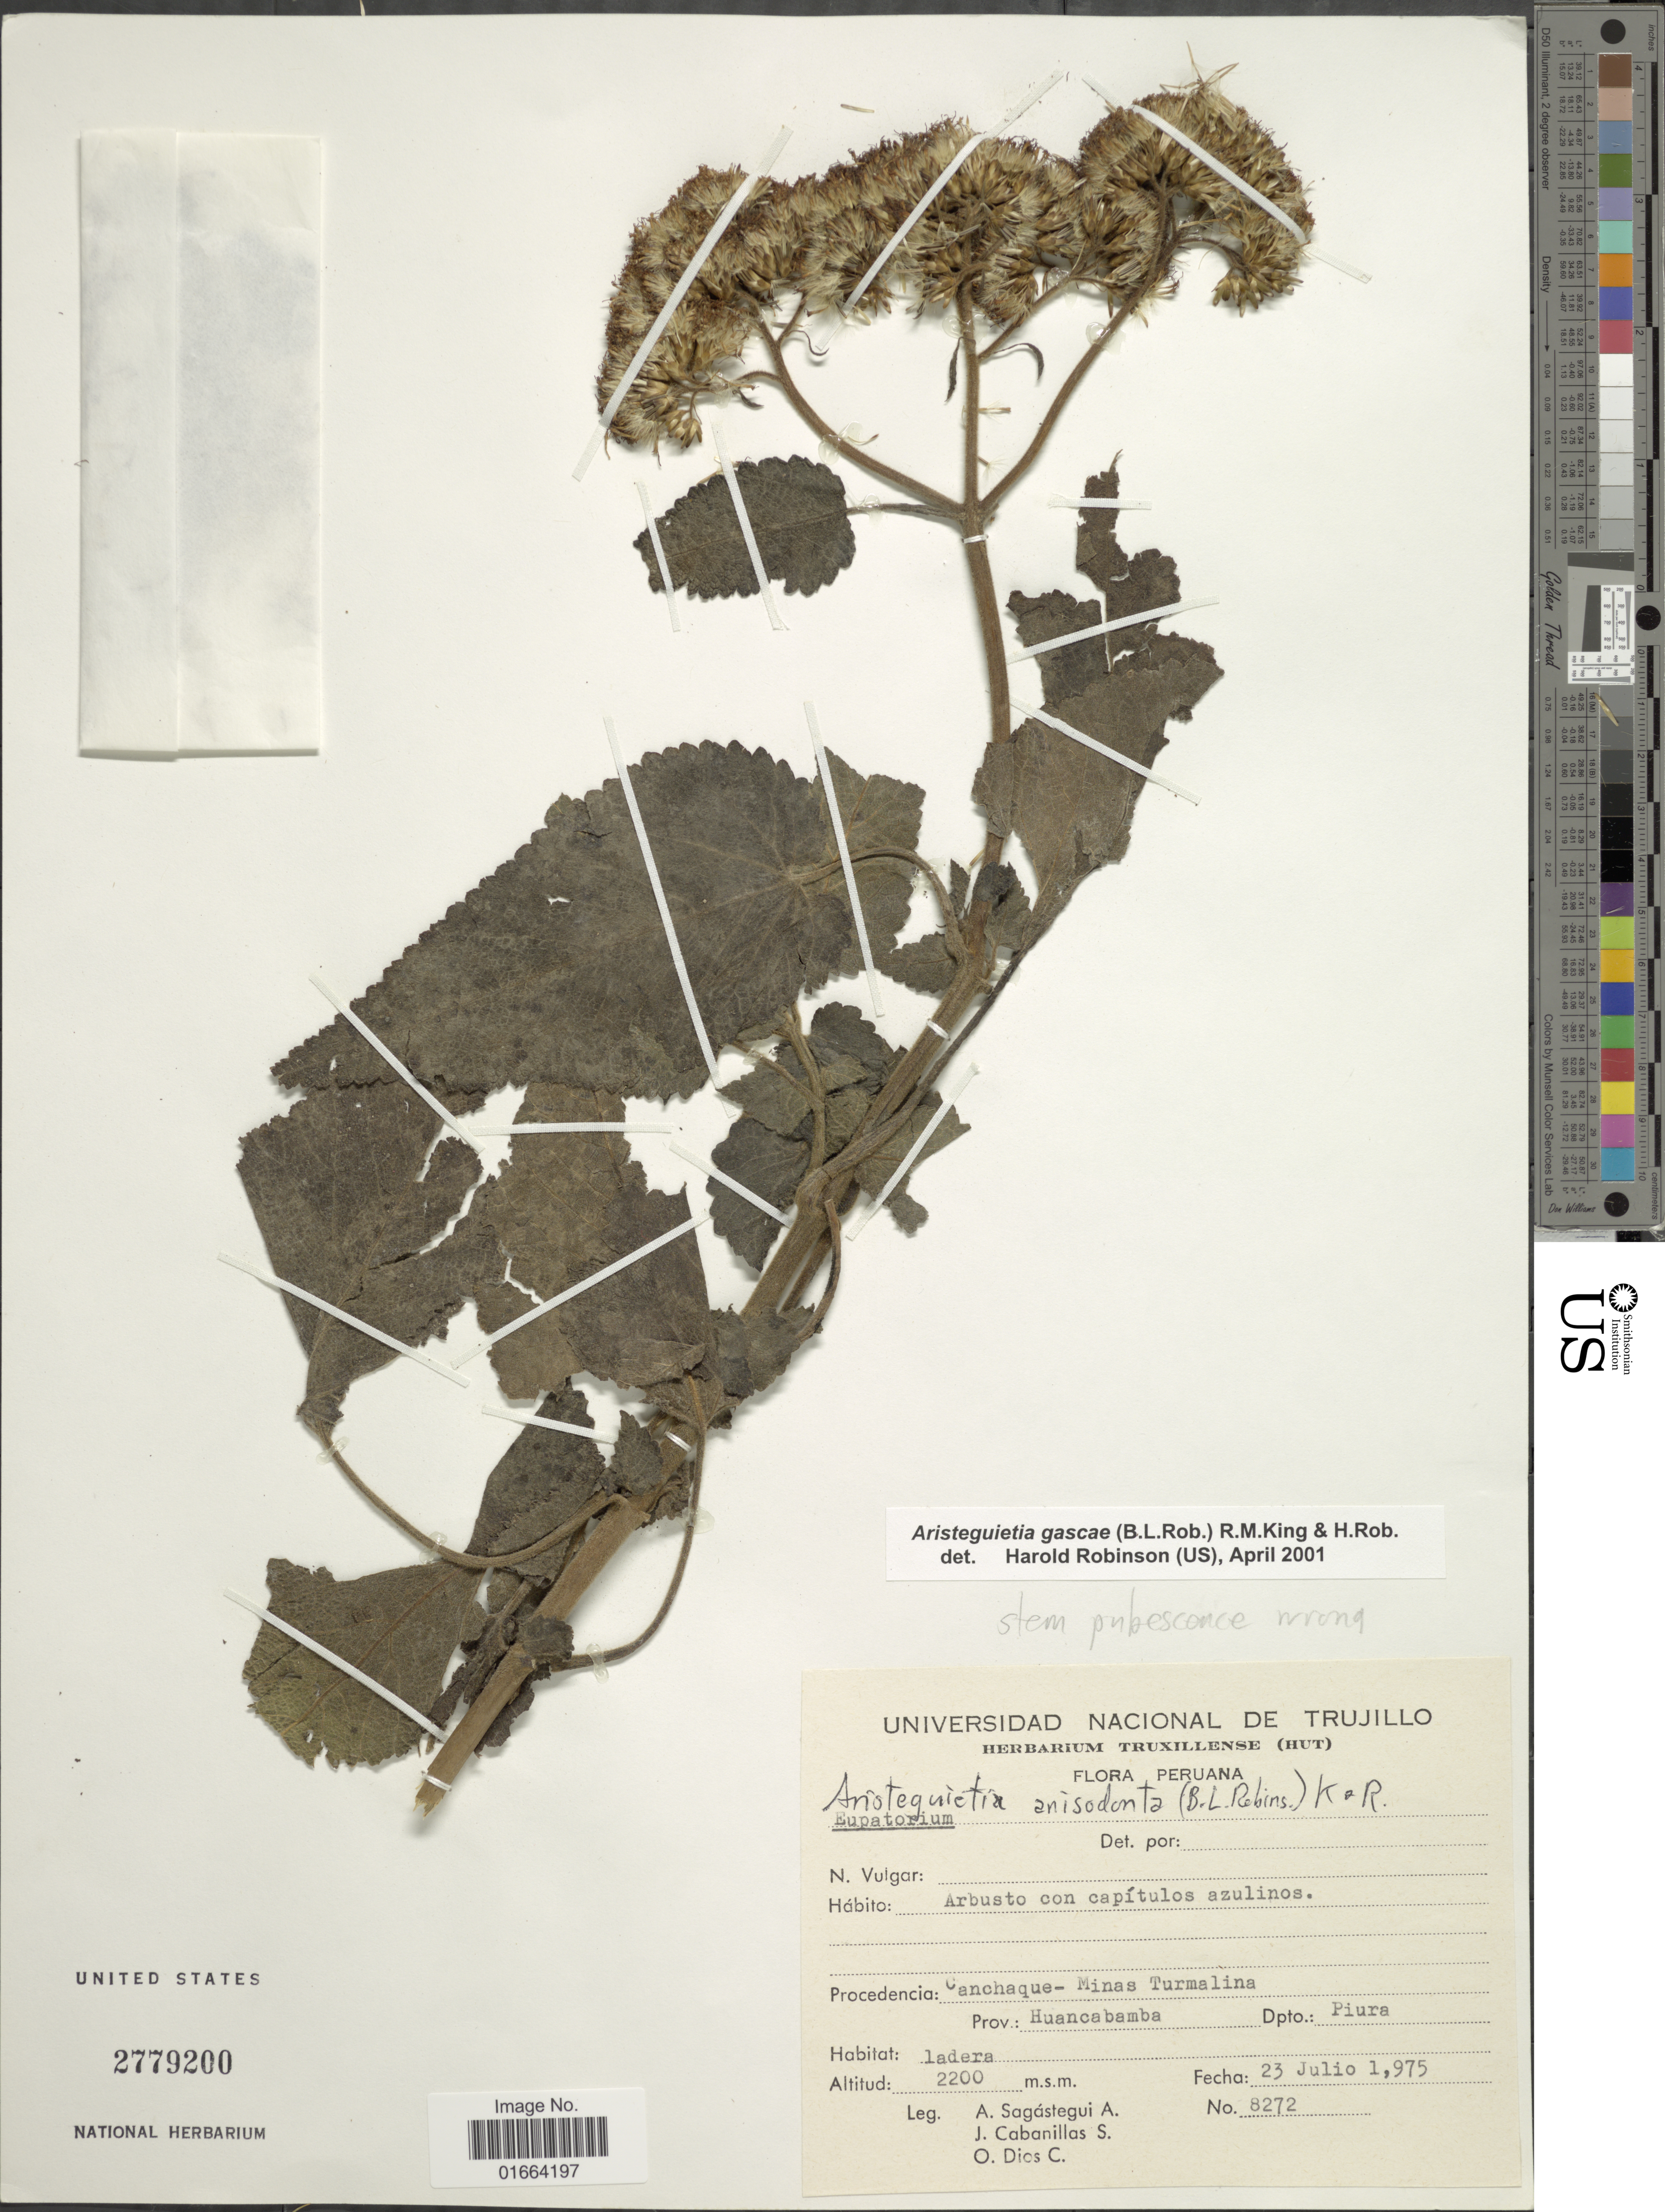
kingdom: Plantae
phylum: Tracheophyta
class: Magnoliopsida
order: Asterales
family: Asteraceae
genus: Aristeguietia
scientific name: Aristeguietia gascae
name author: (B.L. Rob.) R.M. King & H. Rob.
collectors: A. Sagástegui A., J. Cabanillas S. & O. Dios C.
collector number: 8272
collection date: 1975-07-23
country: Peru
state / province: Piura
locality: Canchaque- Minas Turmalina. Prov.: Huancabamba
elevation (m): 2200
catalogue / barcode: US 2779200